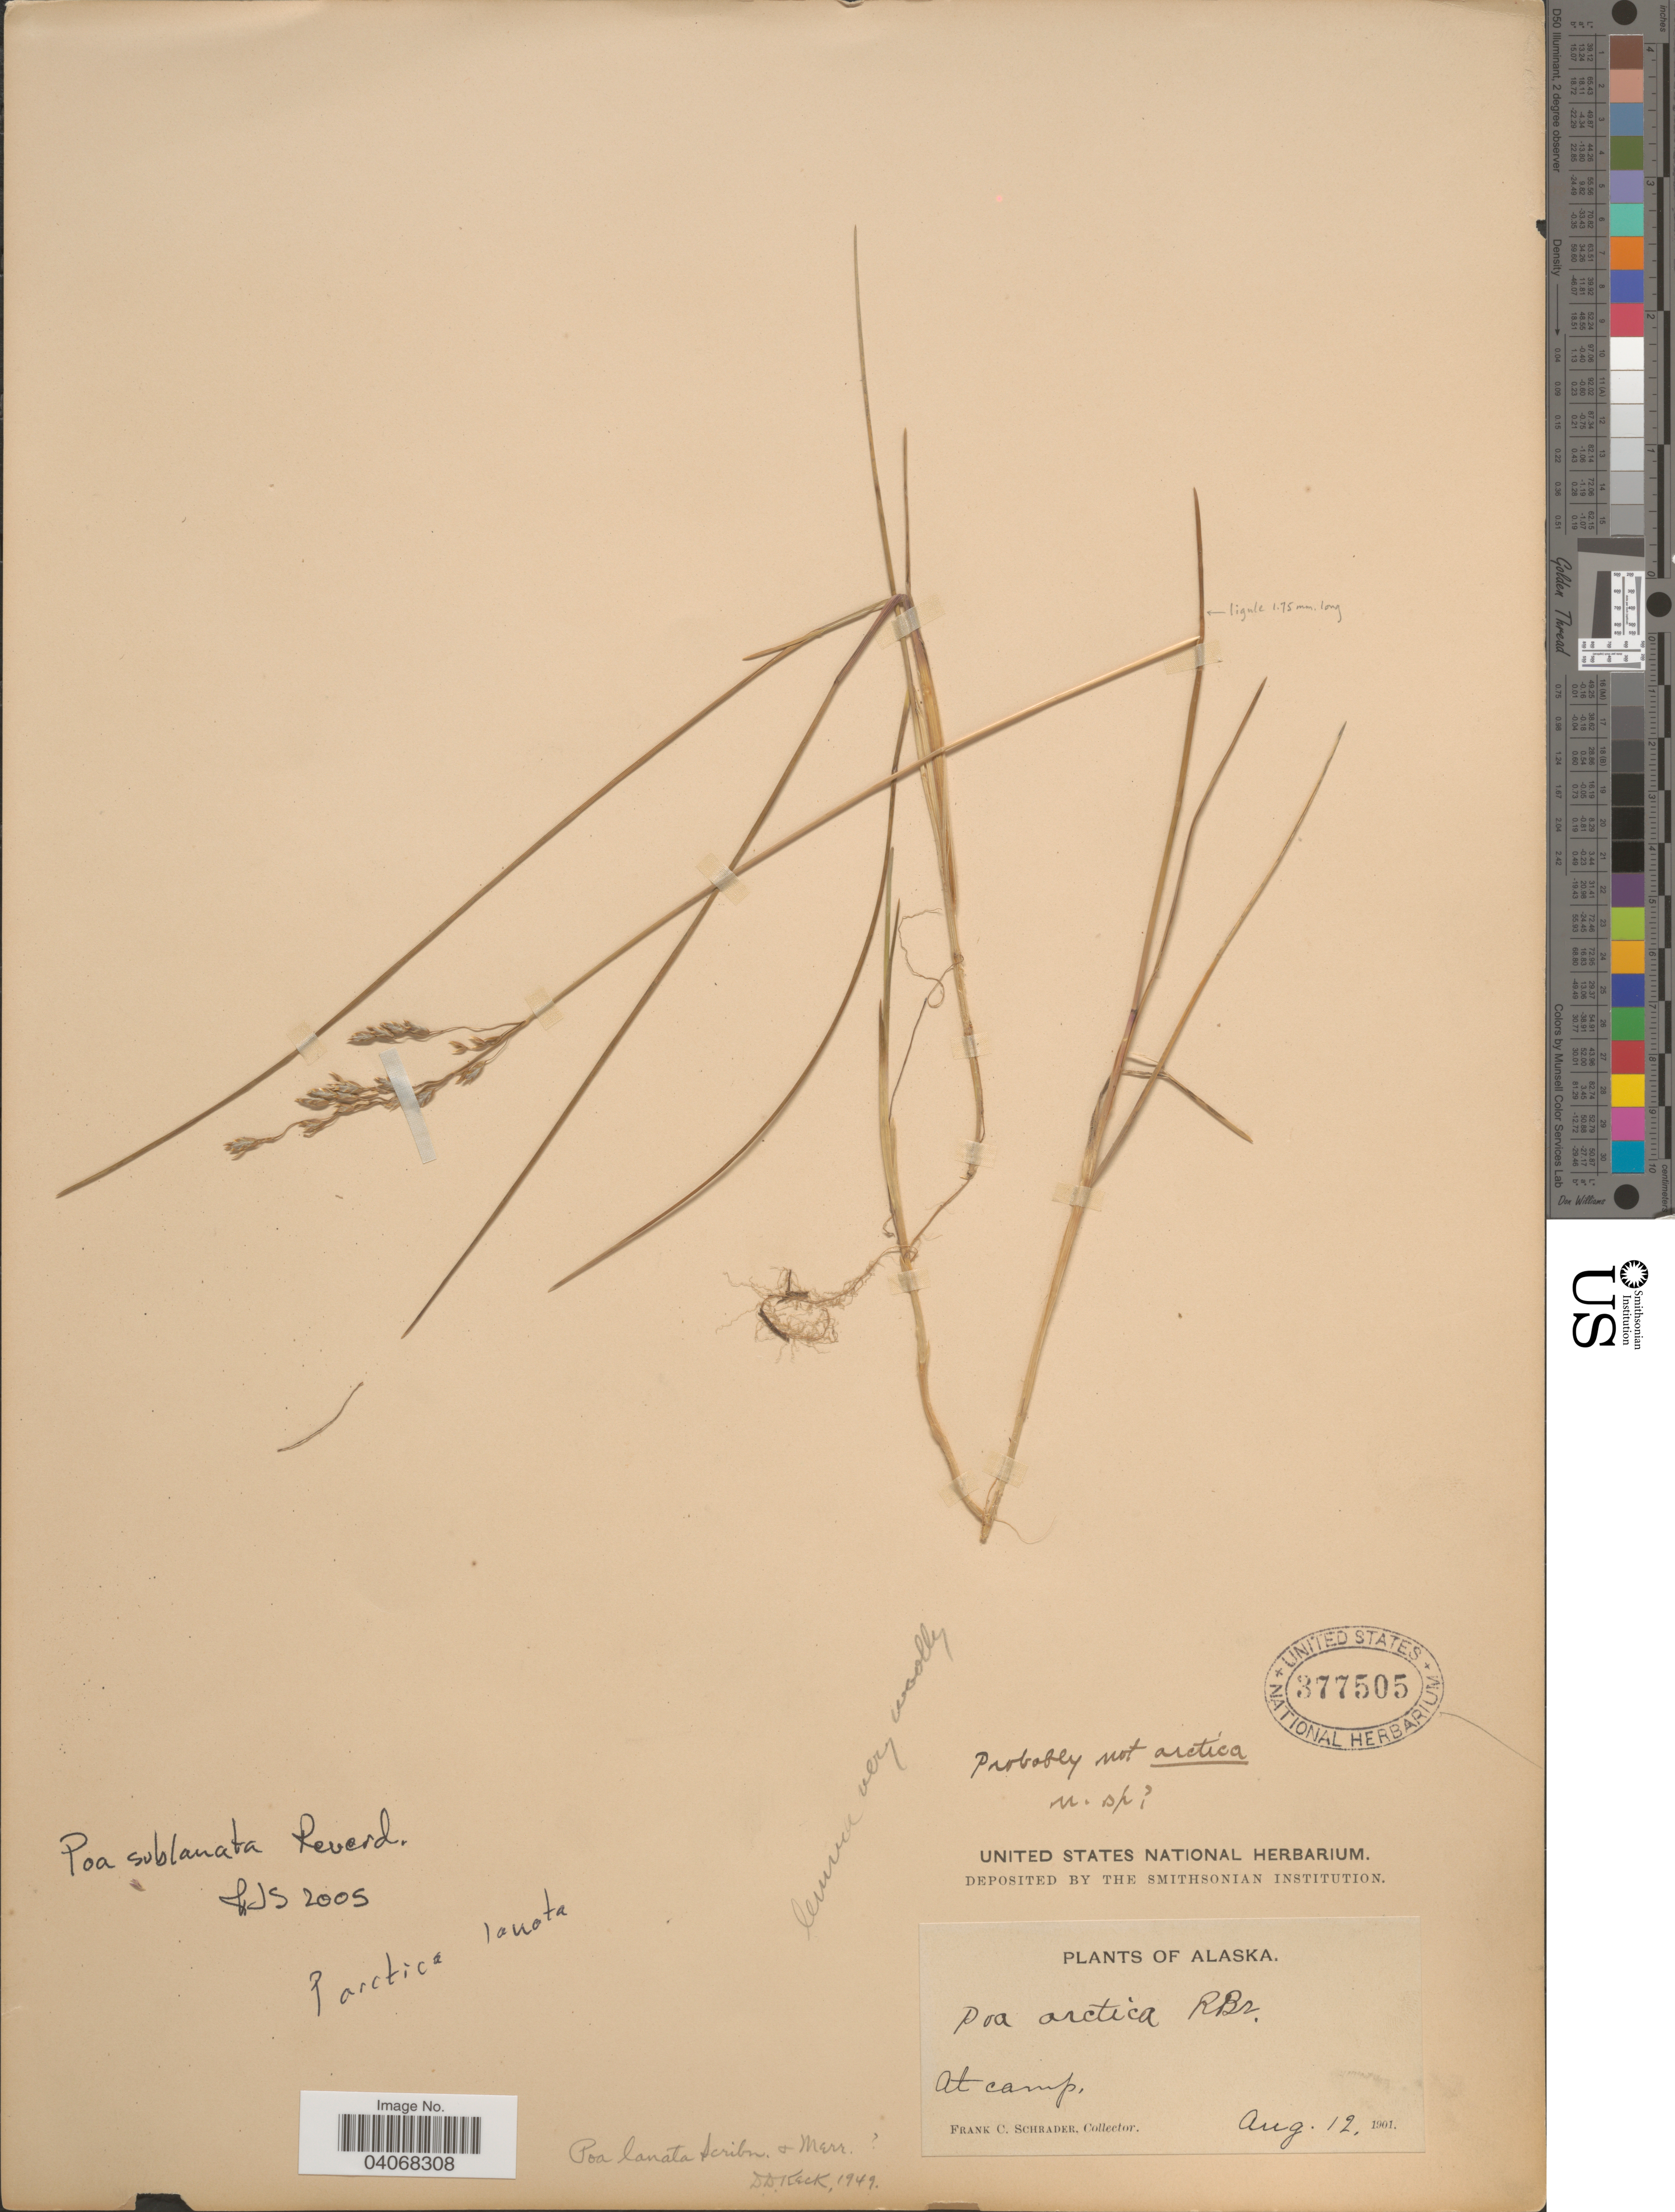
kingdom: Plantae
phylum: Tracheophyta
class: Liliopsida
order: Poales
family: Poaceae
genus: Poa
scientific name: Poa sublanata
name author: Reverd.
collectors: F. C. Schrader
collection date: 1901-08-12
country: United States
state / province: Alaska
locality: At camp.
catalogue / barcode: US 377505